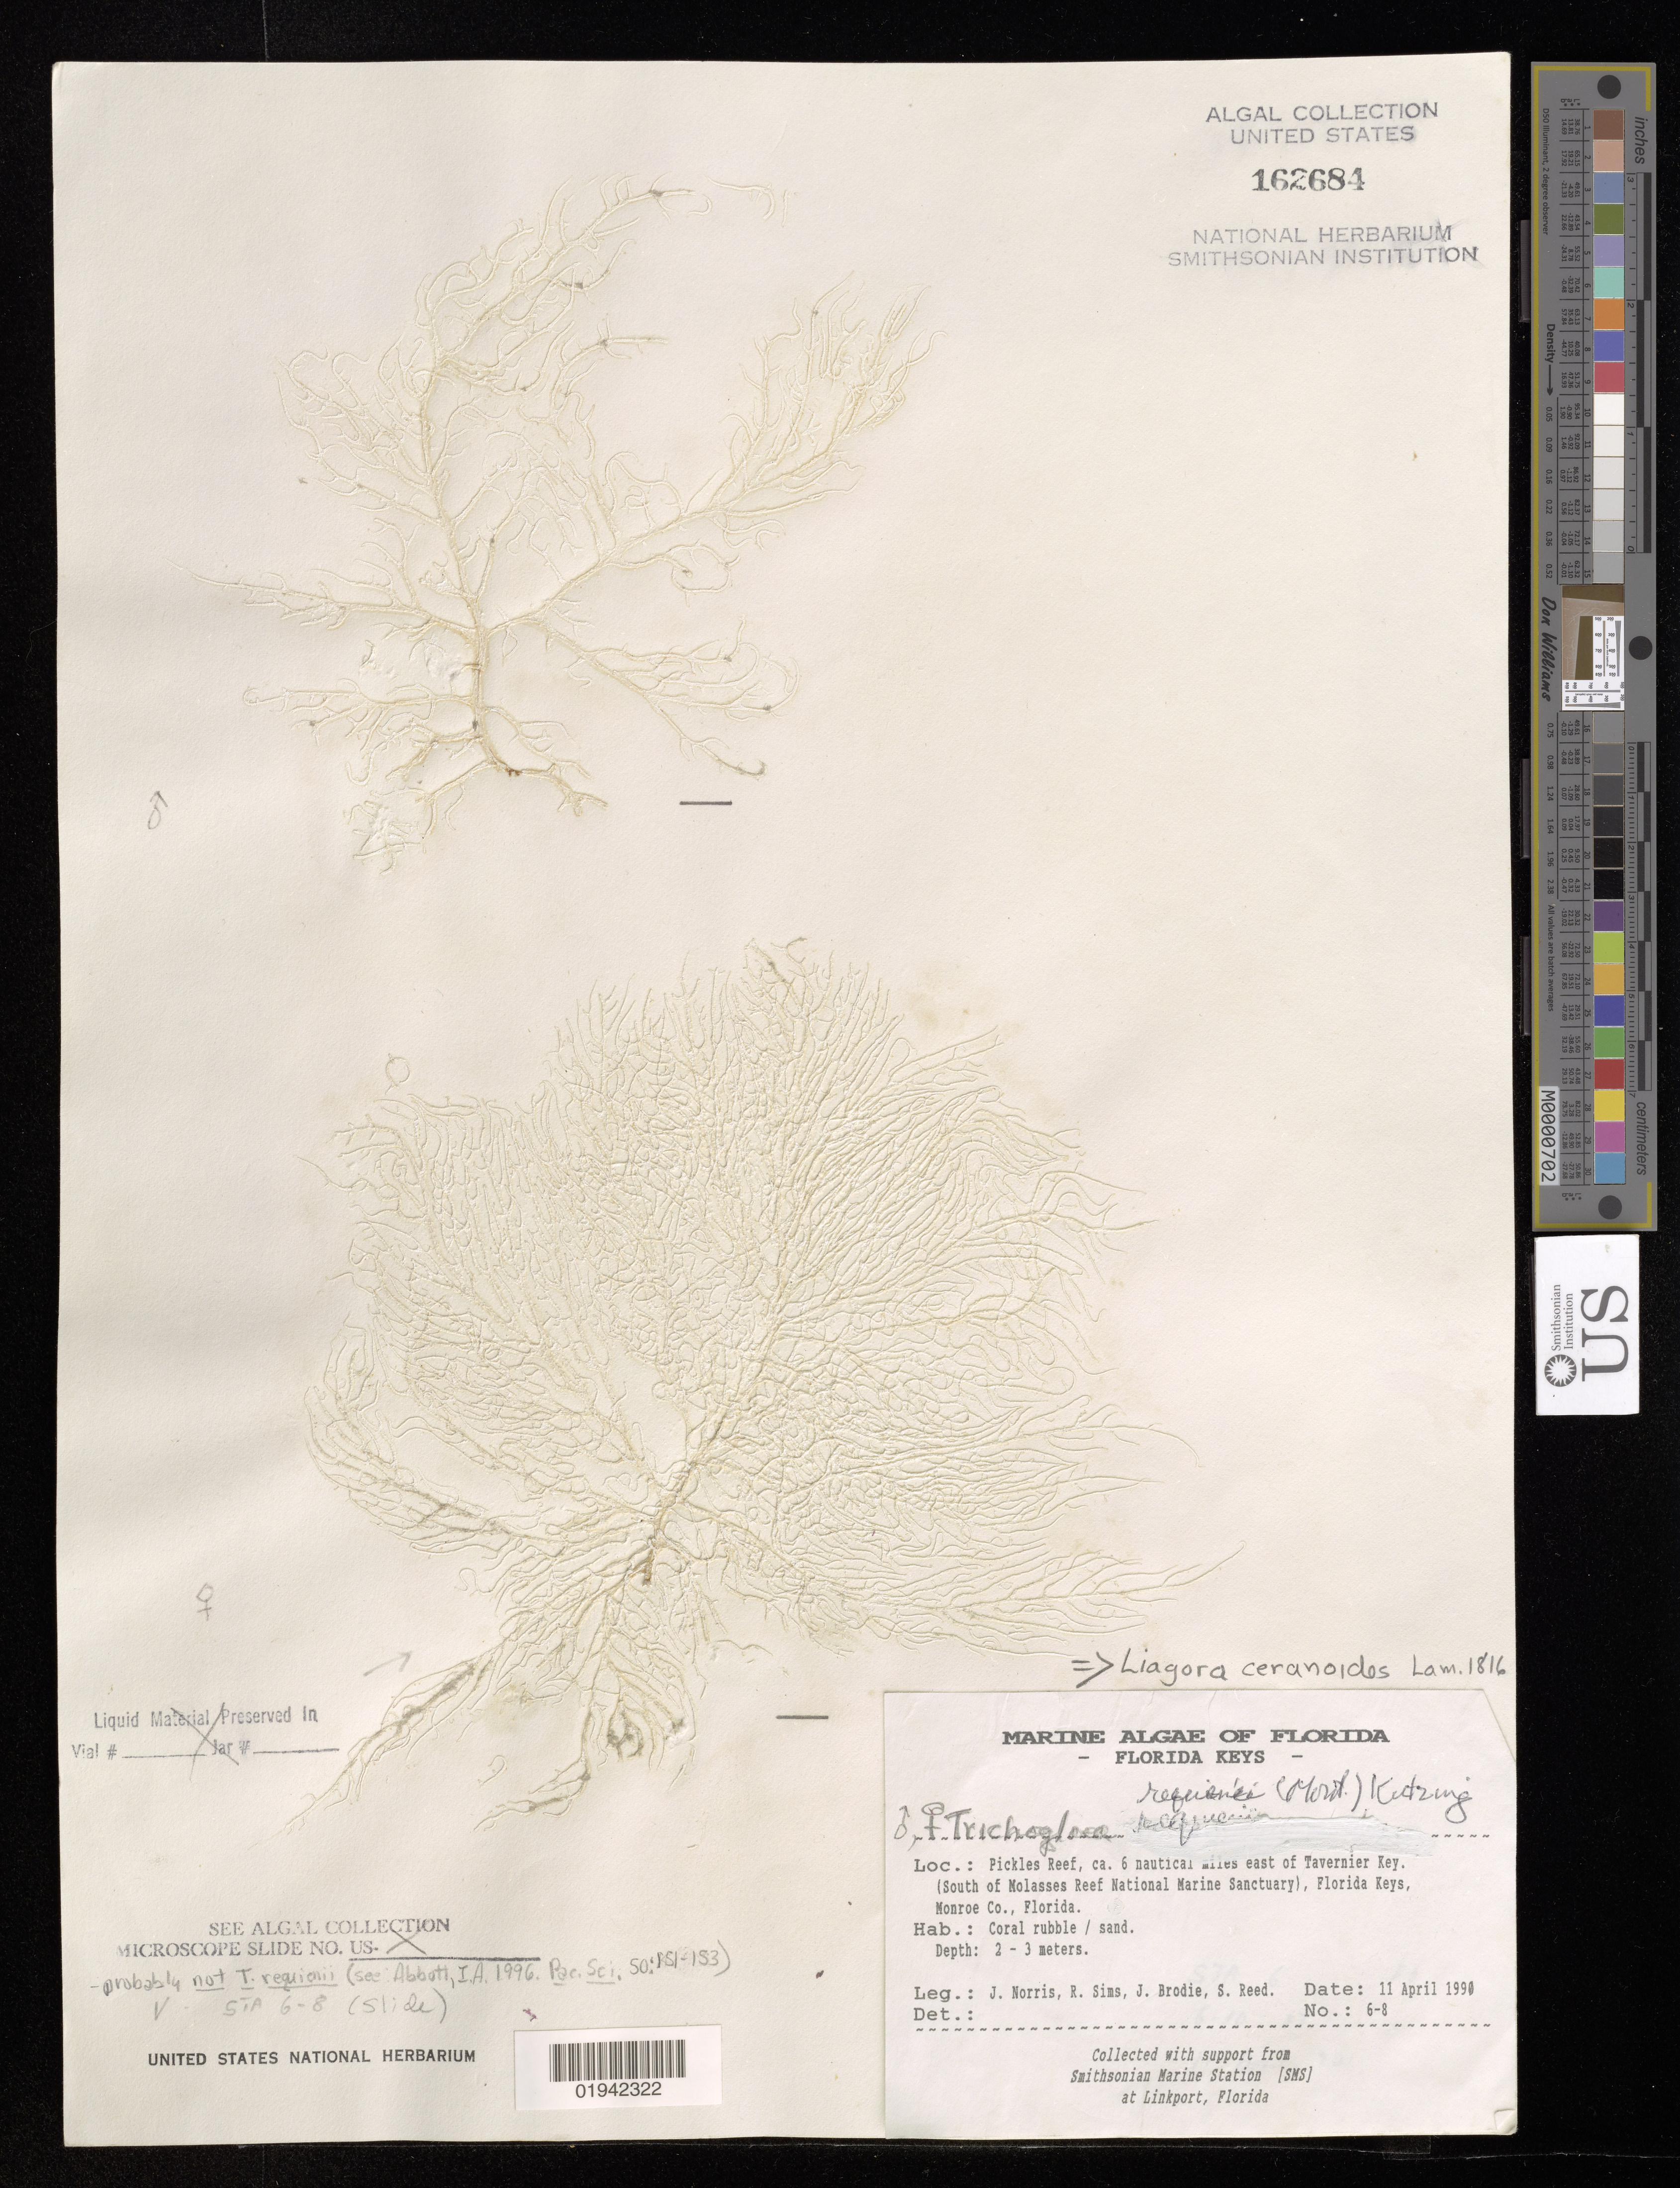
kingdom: Plantae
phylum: Rhodophyta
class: Florideophyceae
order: Nemaliales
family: Liagoraceae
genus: Liagora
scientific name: Liagora ceranoides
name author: J.V.Lamouroux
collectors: J. Norris, R. Sims, J. Brodie & S. Reed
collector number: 6-8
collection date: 1990-04-11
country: United States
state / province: Florida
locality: Pickles Reef, ca. 6 nautical miles east of Tavernier Key. (South of Molasses Reef National Marine Sanctuary), Florida Keys, Monroe Co.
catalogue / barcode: US 162684